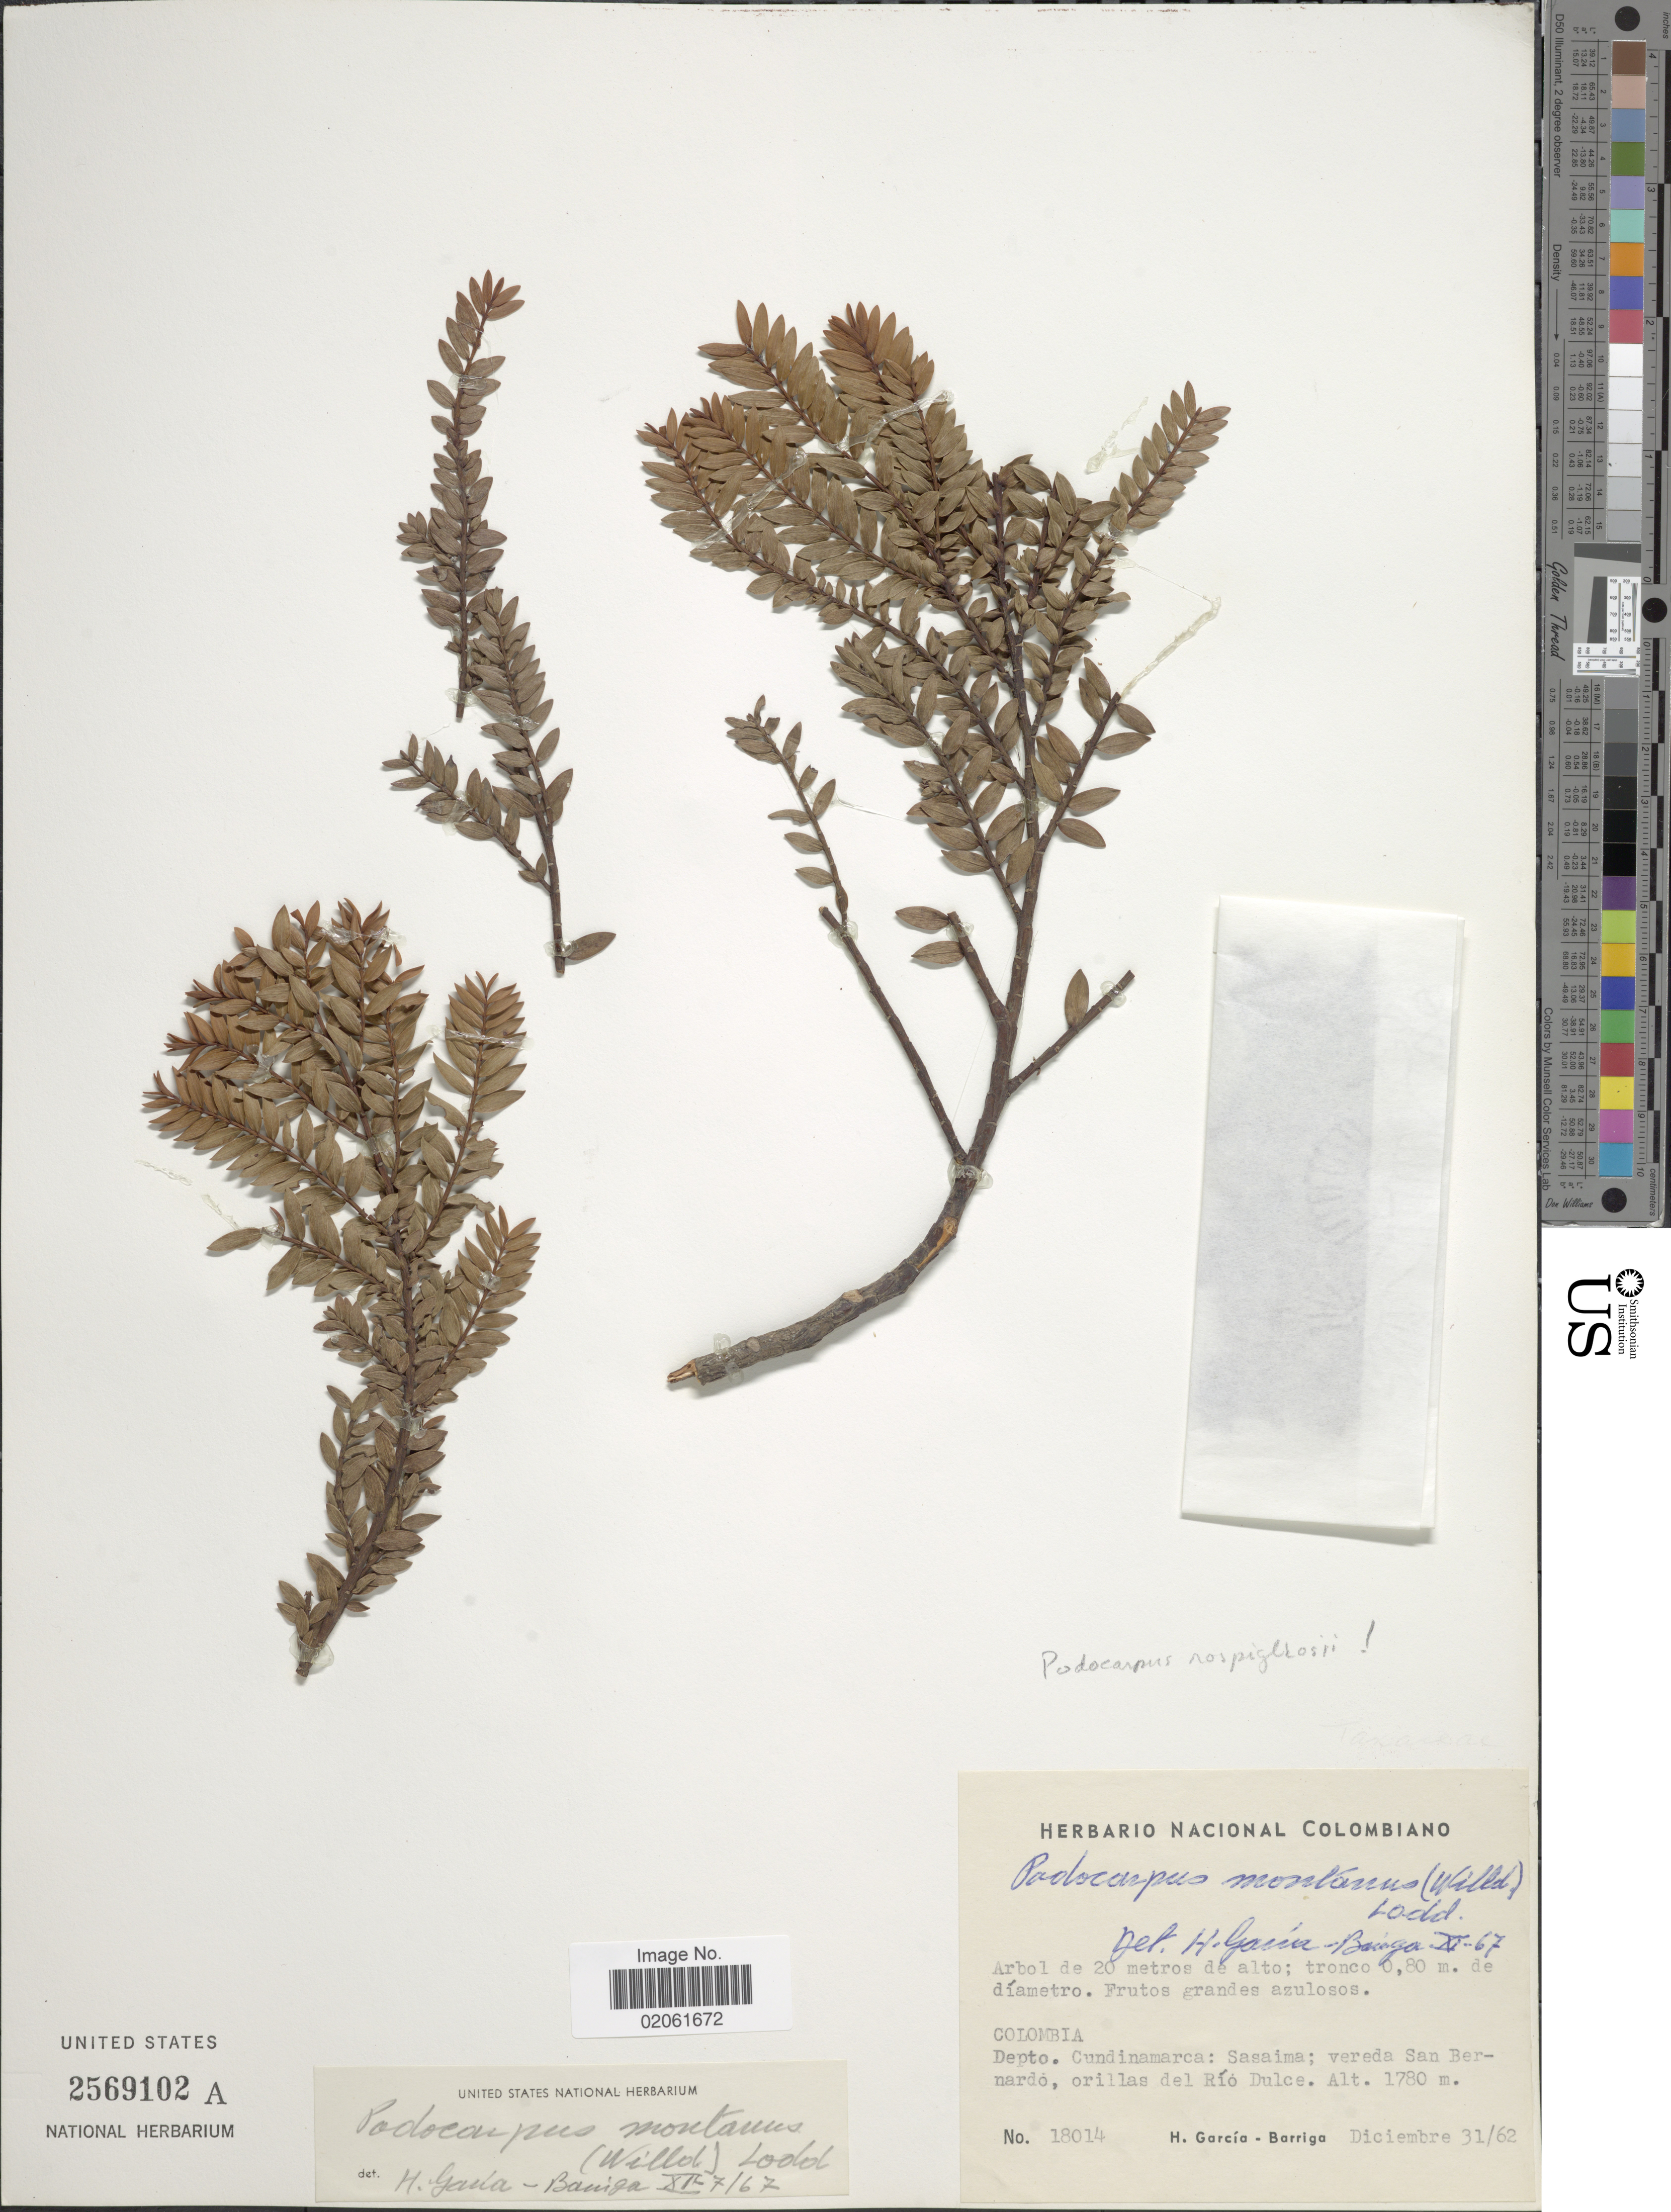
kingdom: Plantae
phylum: Tracheophyta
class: Pinopsida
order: Pinales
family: Podocarpaceae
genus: Podocarpus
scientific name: Podocarpus rospigliosii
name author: Pilg.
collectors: H. García Barriga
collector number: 18014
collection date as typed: Transcribed d/m/y: 31/12/62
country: Colombia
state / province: Cundinamarca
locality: Sasaima; vereda San Bernardo, orillas del Rio Dulce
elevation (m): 1780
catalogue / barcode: US 2569102A